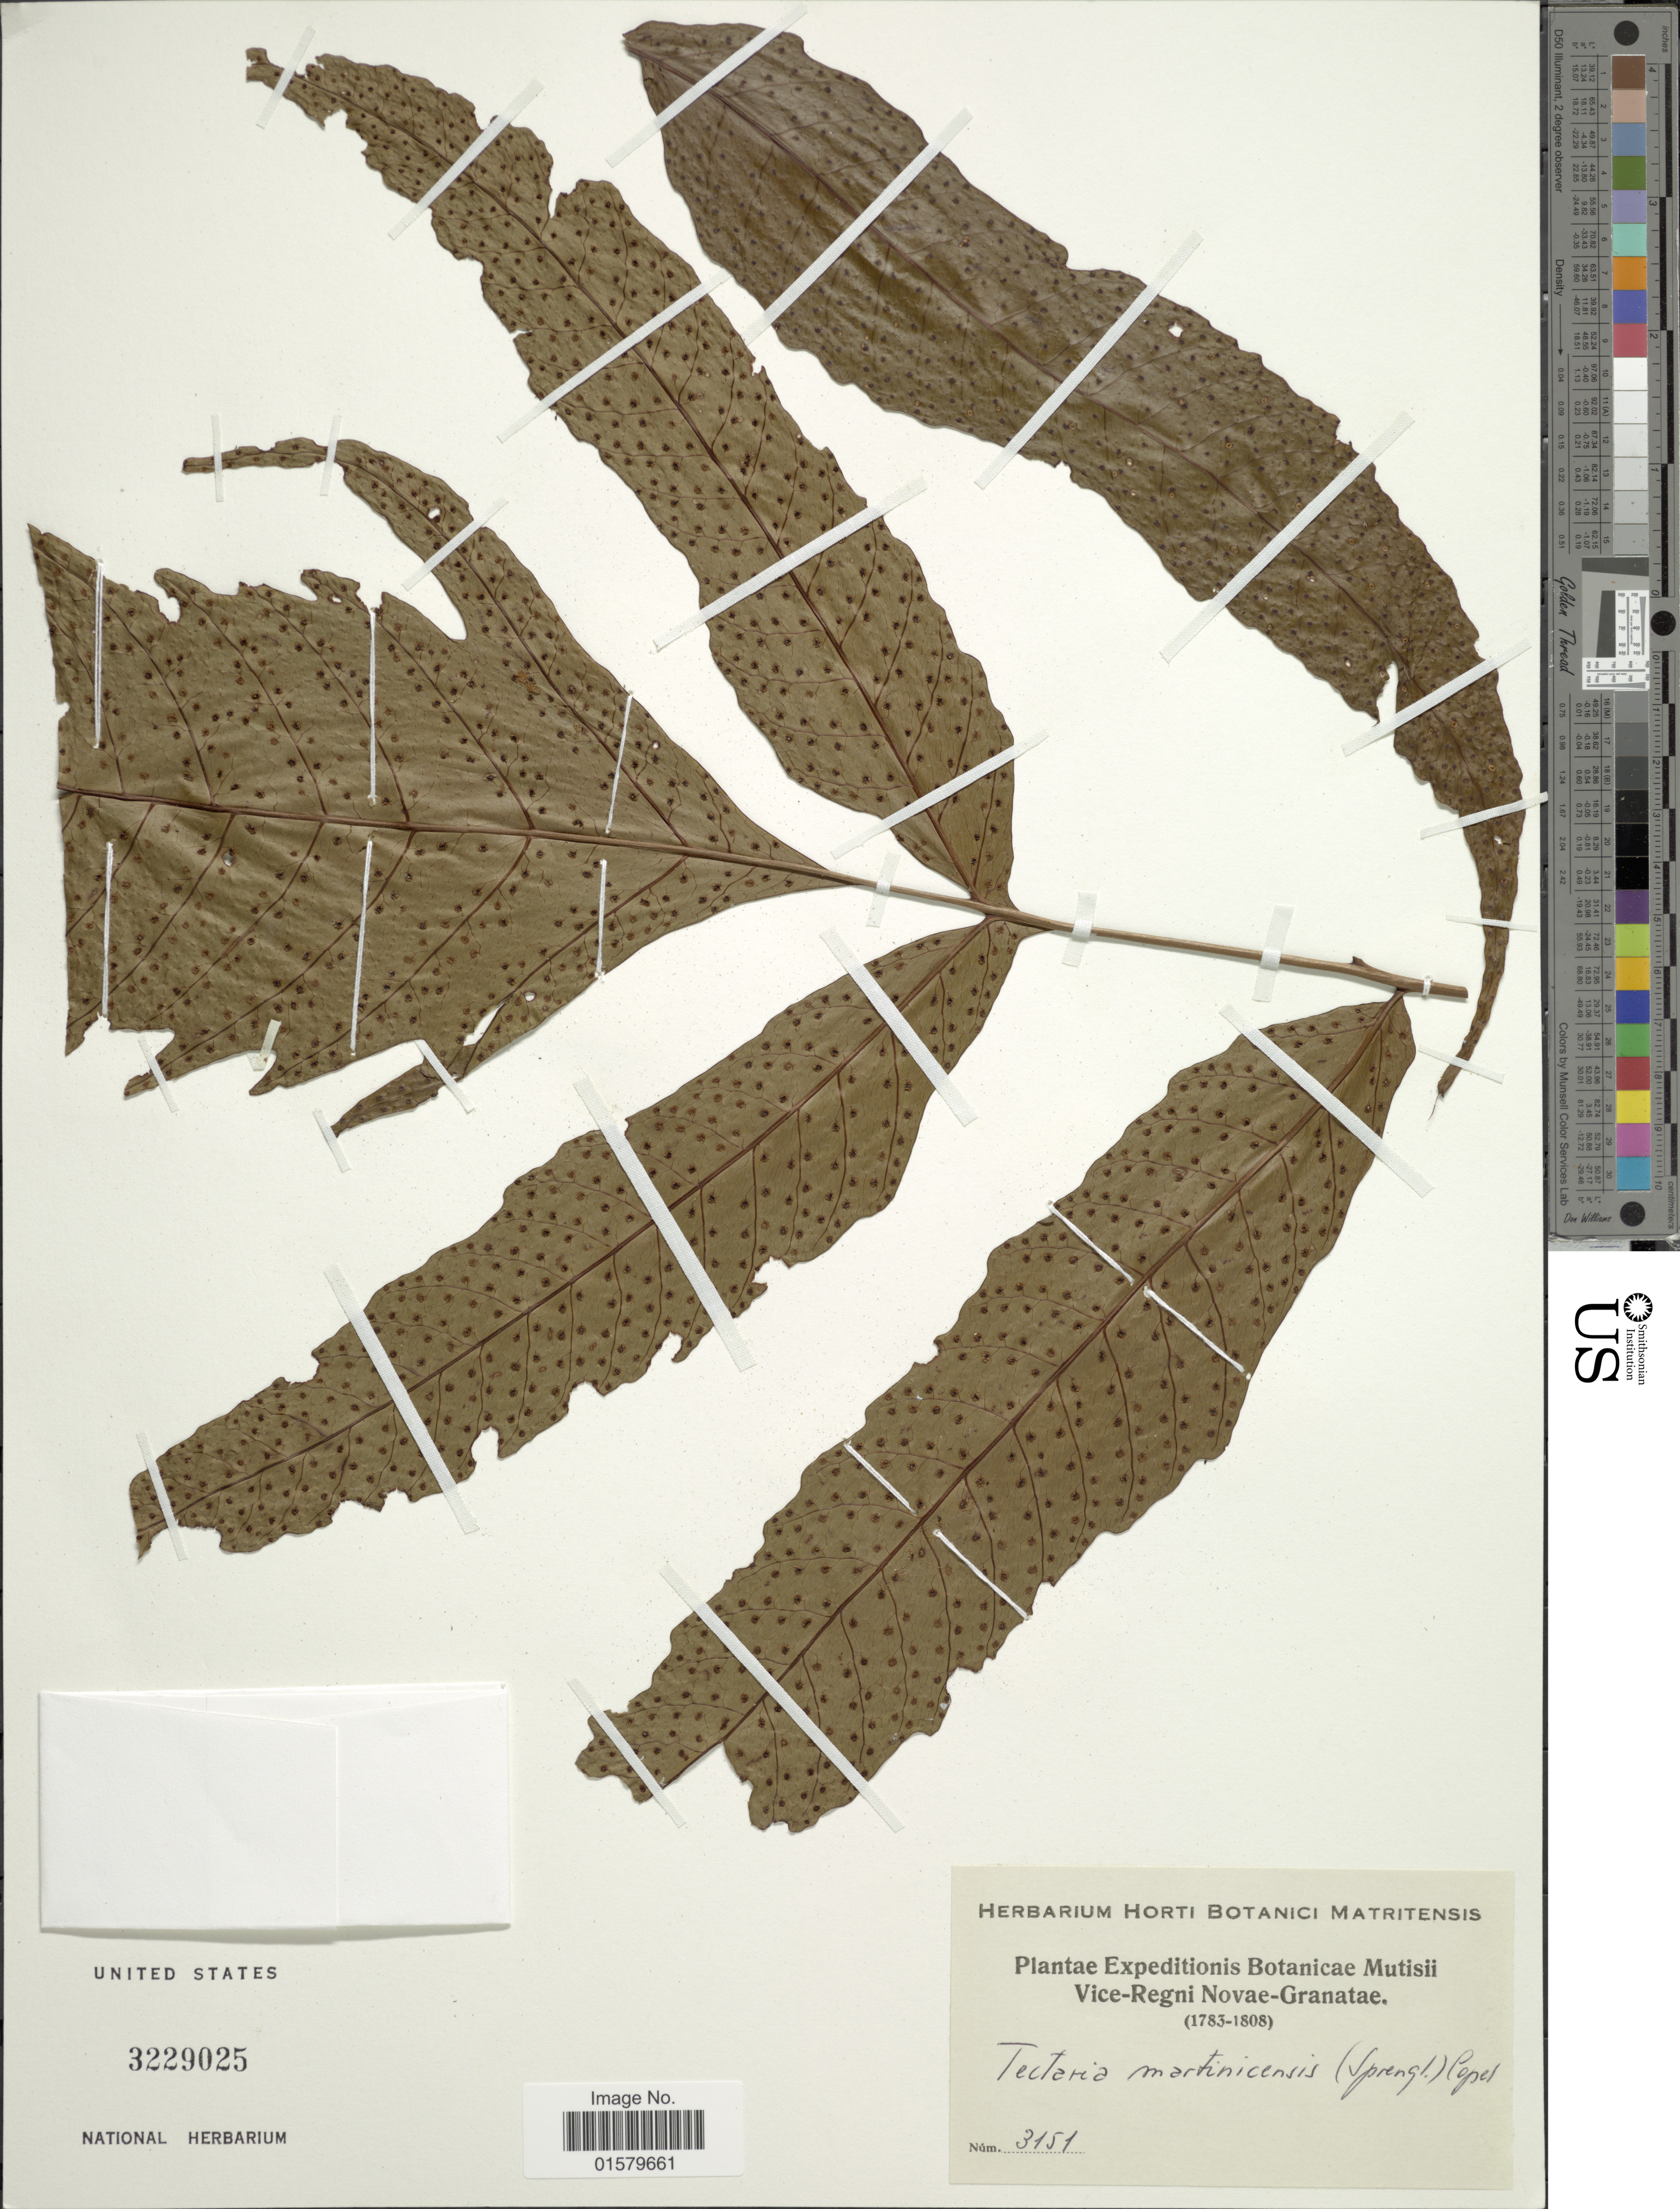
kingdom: Plantae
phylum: Tracheophyta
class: Polypodiopsida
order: Polypodiales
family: Tectariaceae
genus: Tectaria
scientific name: Tectaria incisa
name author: Cav.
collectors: Herbarium Horti Botanici Matritensis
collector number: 3151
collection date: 1783/1808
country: Colombia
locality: Vice Regni Novae Granatae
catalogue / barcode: US 229025